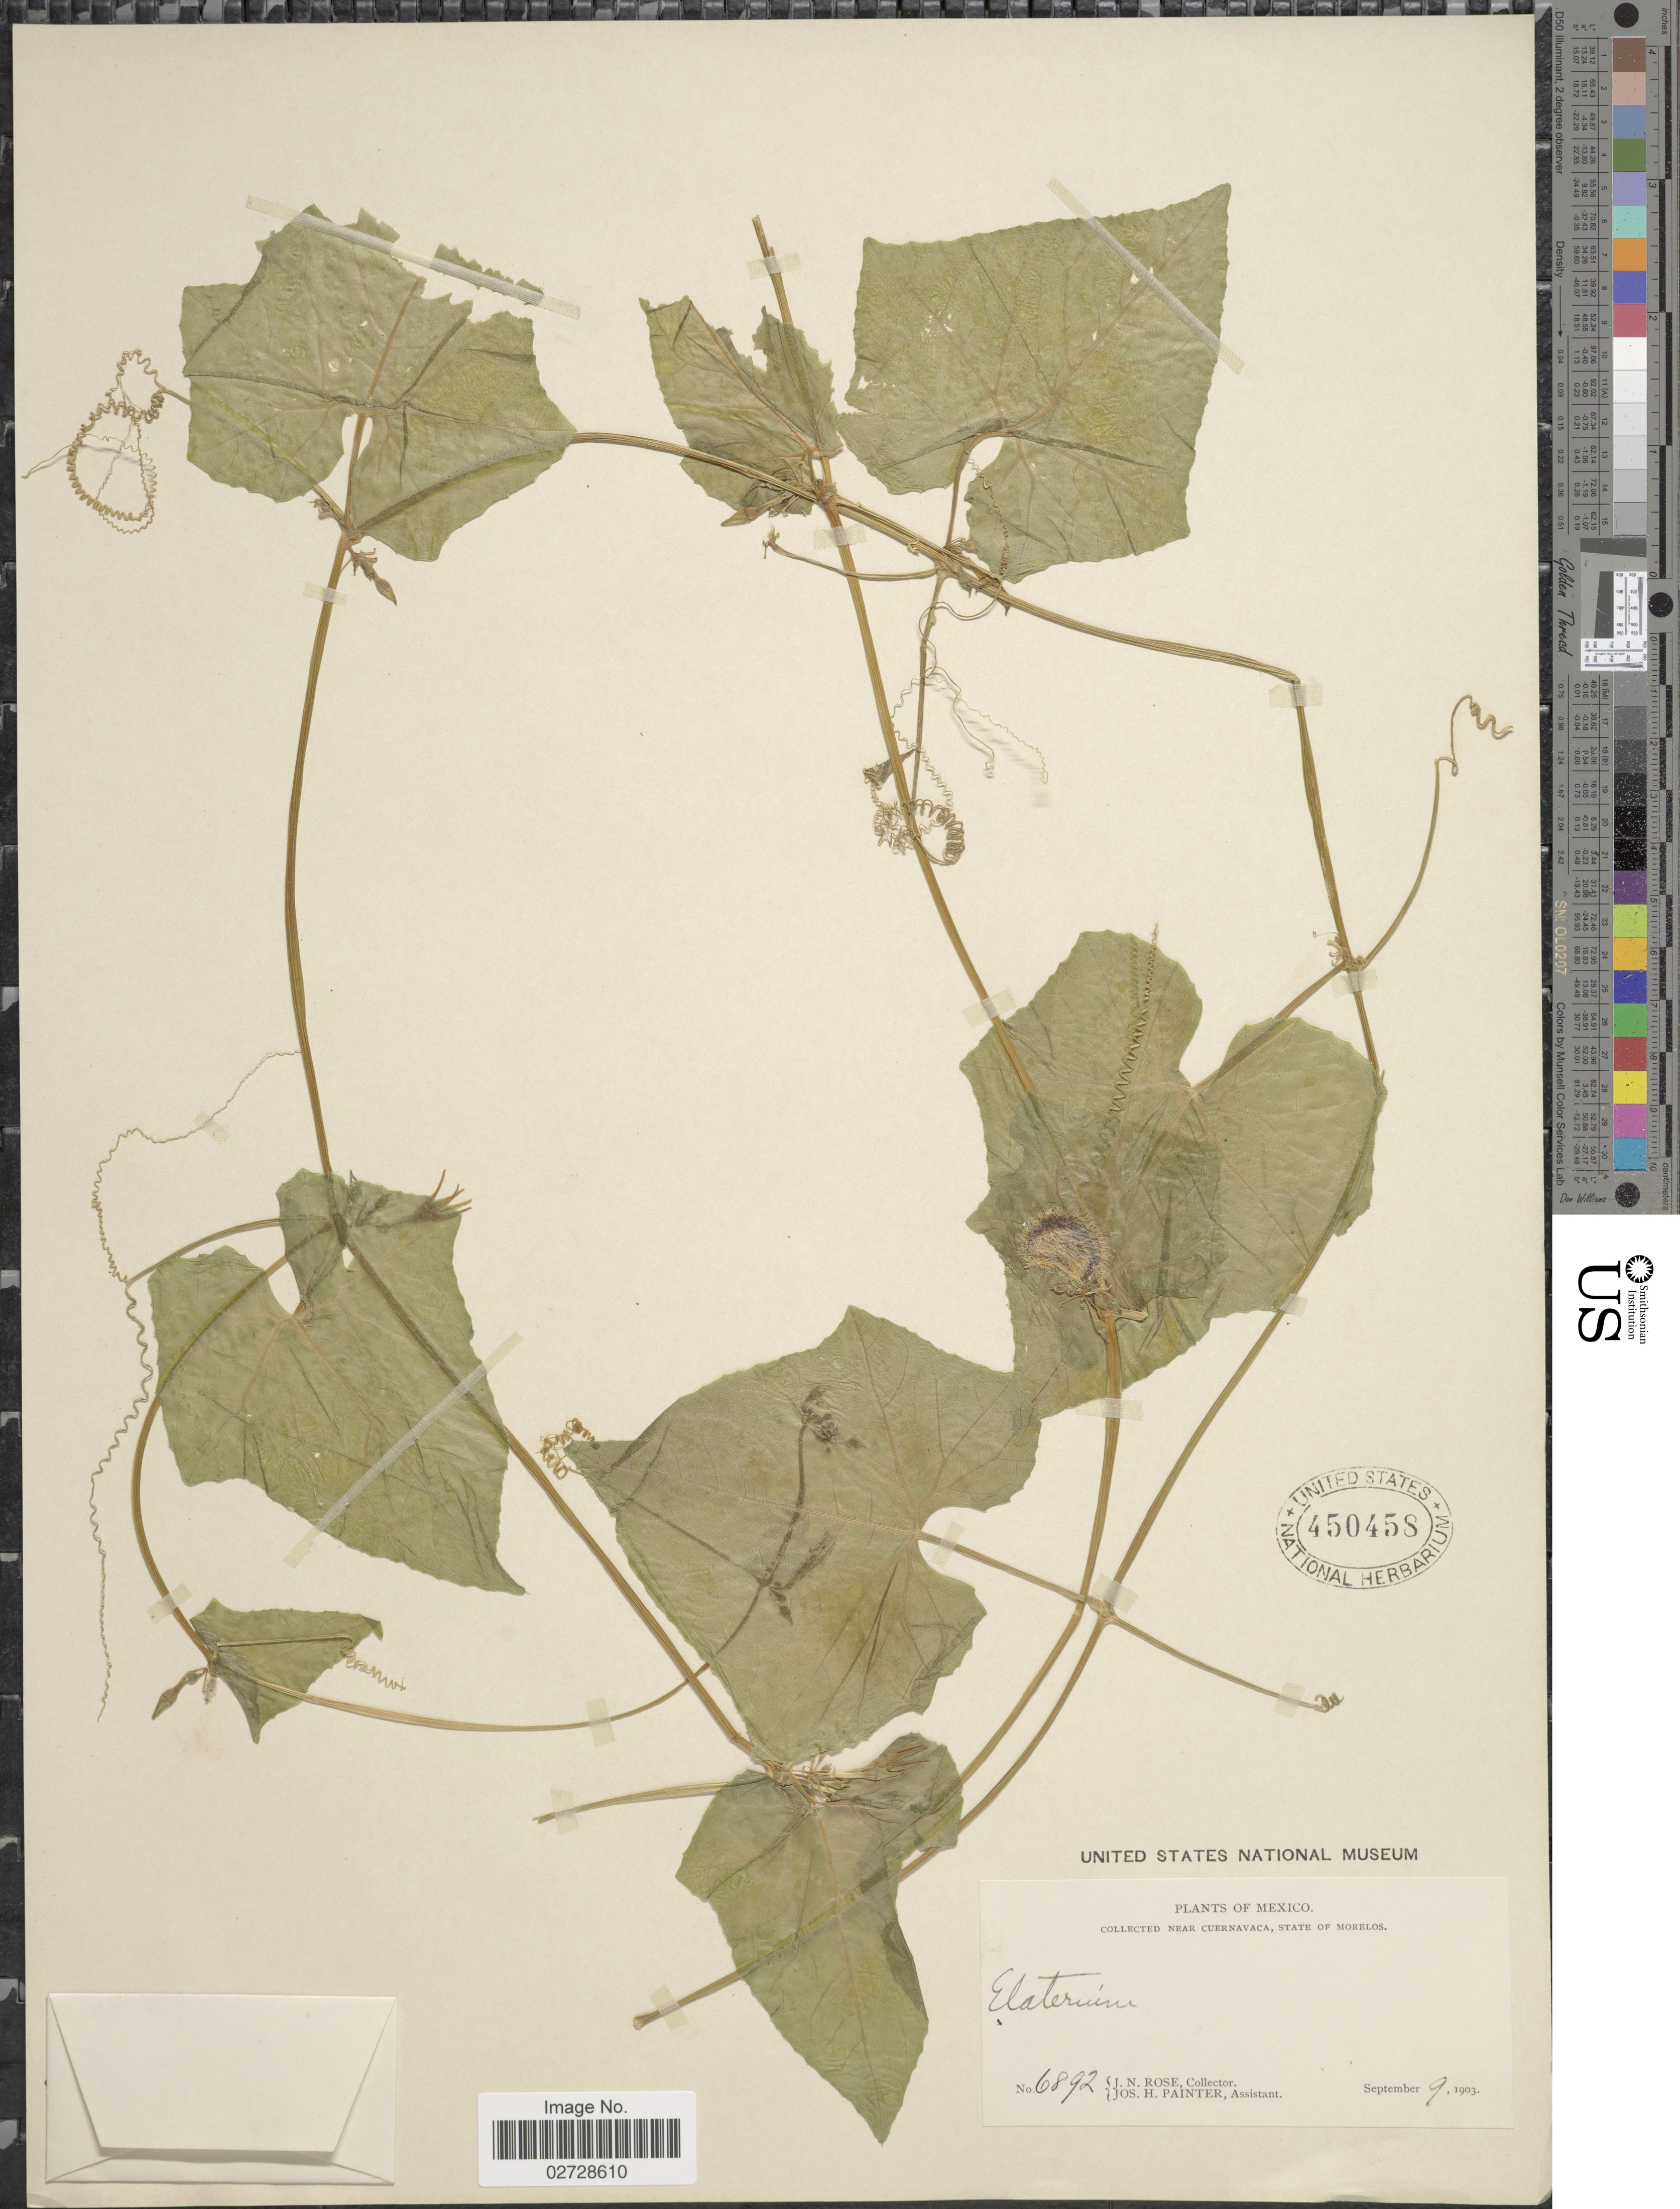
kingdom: Plantae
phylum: Tracheophyta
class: Magnoliopsida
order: Cucurbitales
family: Cucurbitaceae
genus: Cyclanthera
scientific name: Cyclanthera longisepala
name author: (Cogn.) H. Schaef. & S.S. Renner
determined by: Lopez, S.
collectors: J. N. Rose & J. H. Painter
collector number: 6892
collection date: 1903-09-09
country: Mexico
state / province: Morelos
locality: Near Cuernavaca.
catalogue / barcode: US 450458